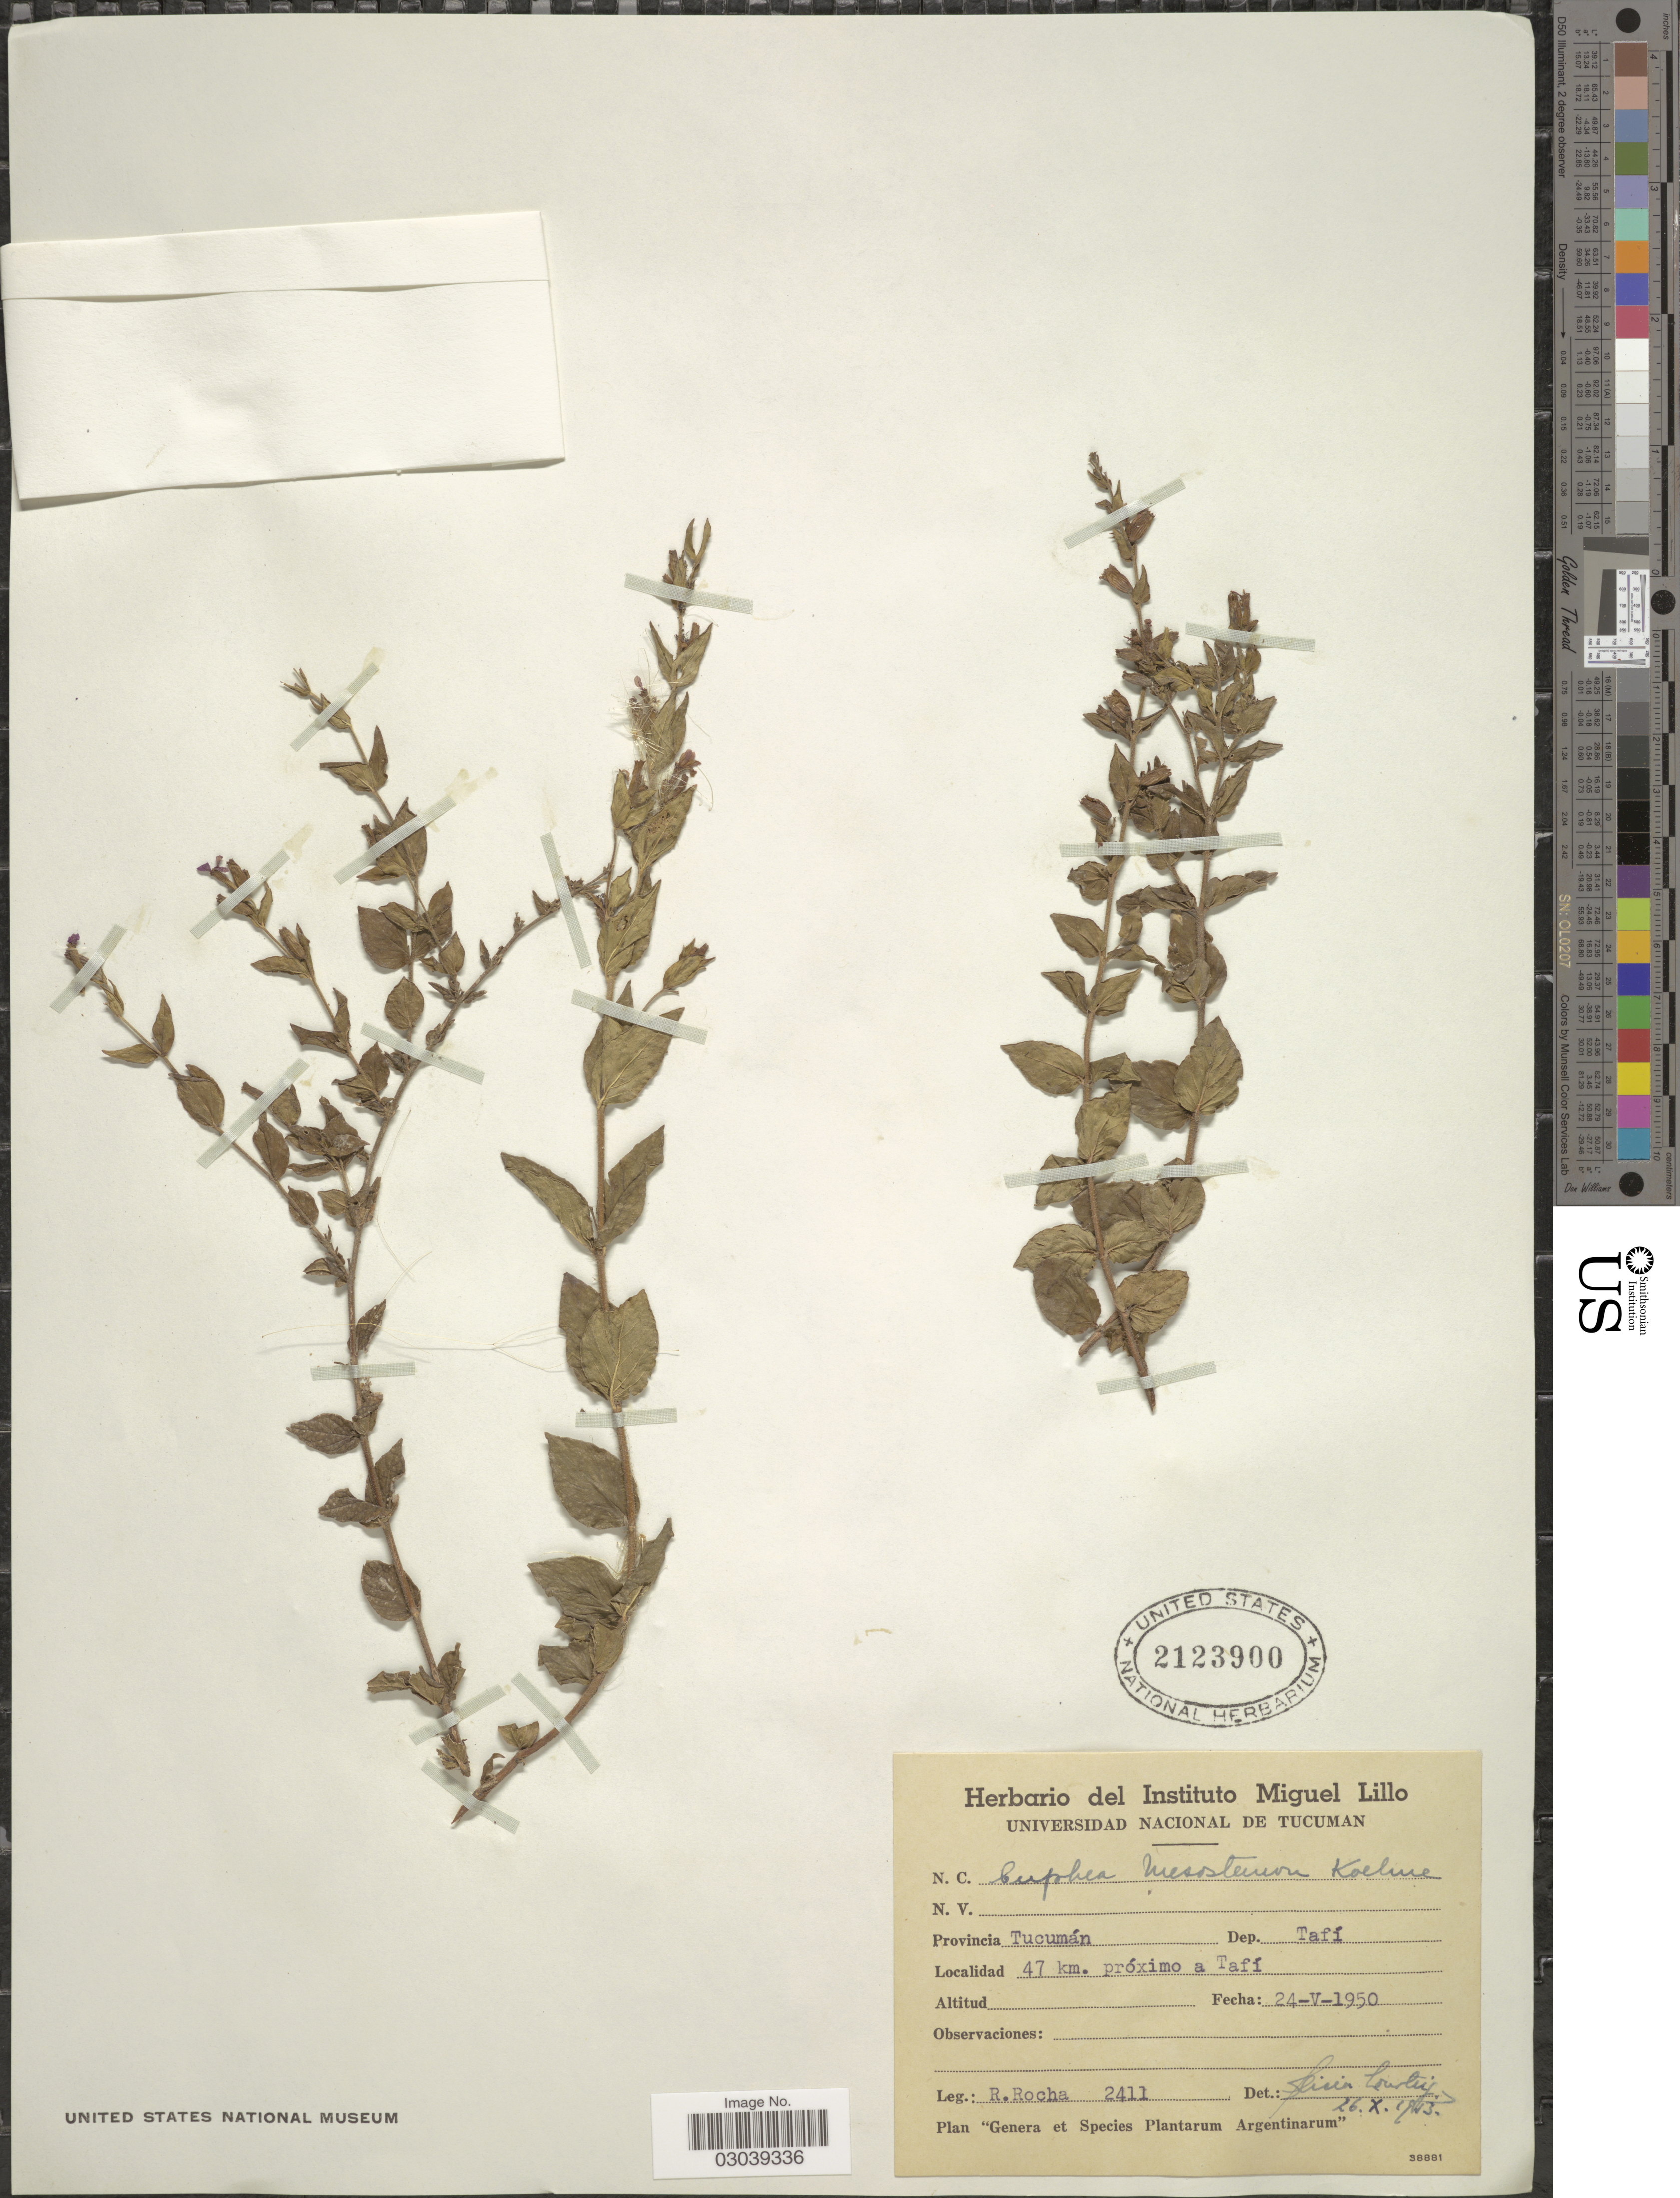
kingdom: Plantae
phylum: Tracheophyta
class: Magnoliopsida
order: Myrtales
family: Lythraceae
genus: Cuphea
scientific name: Cuphea calophylla subsp. mesostemon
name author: (Koehne) Lourteig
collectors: R. Rocha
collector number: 2411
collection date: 1950-05-24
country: Argentina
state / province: Tucuman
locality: Dep. Tafí. 47 km. próximo a Tafí.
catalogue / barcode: US 2123900